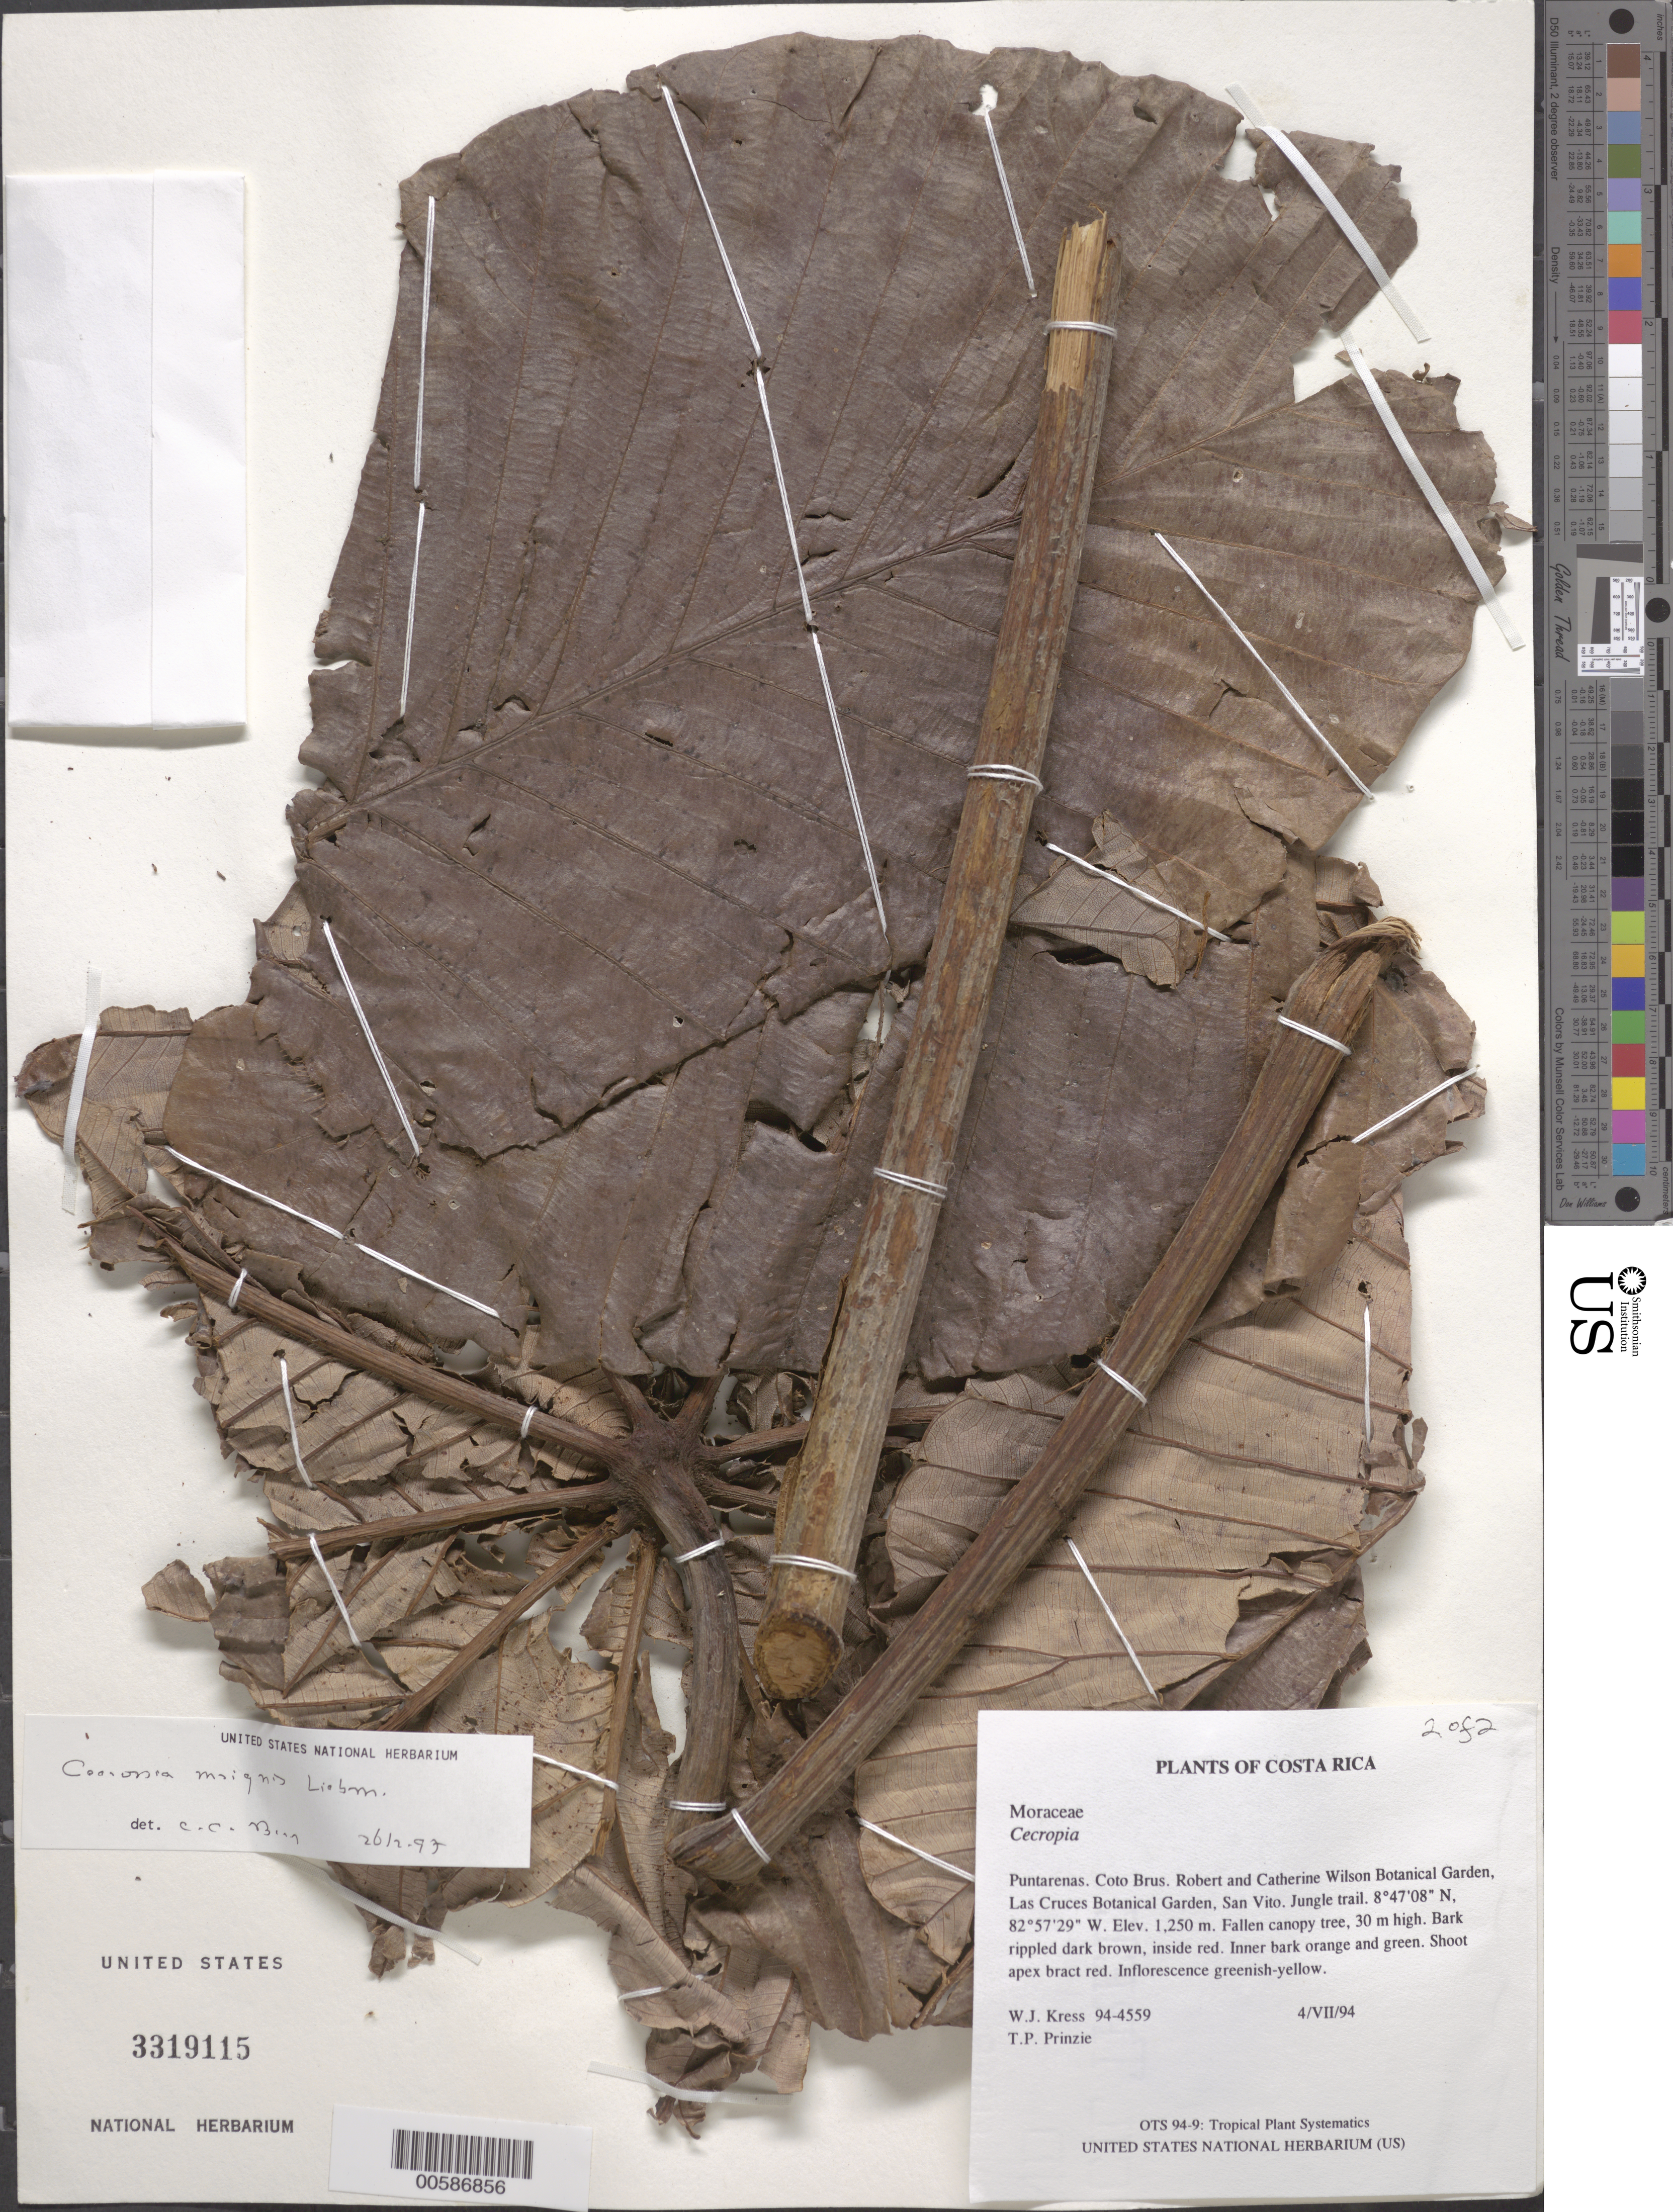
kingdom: Plantae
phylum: Tracheophyta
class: Magnoliopsida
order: Rosales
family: Urticaceae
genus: Cecropia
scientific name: Cecropia insignis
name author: Liebm.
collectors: W. J. Kress & T. Prinzie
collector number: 94-4559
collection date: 1994-07-04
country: Costa Rica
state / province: Puntarenas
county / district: Coto Brus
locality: Robert and Catherine Wilson Botanical Garden, Las Cruces Botanical Garden, San Vito. Jungle trail.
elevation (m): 1250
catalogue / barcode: US 3319115